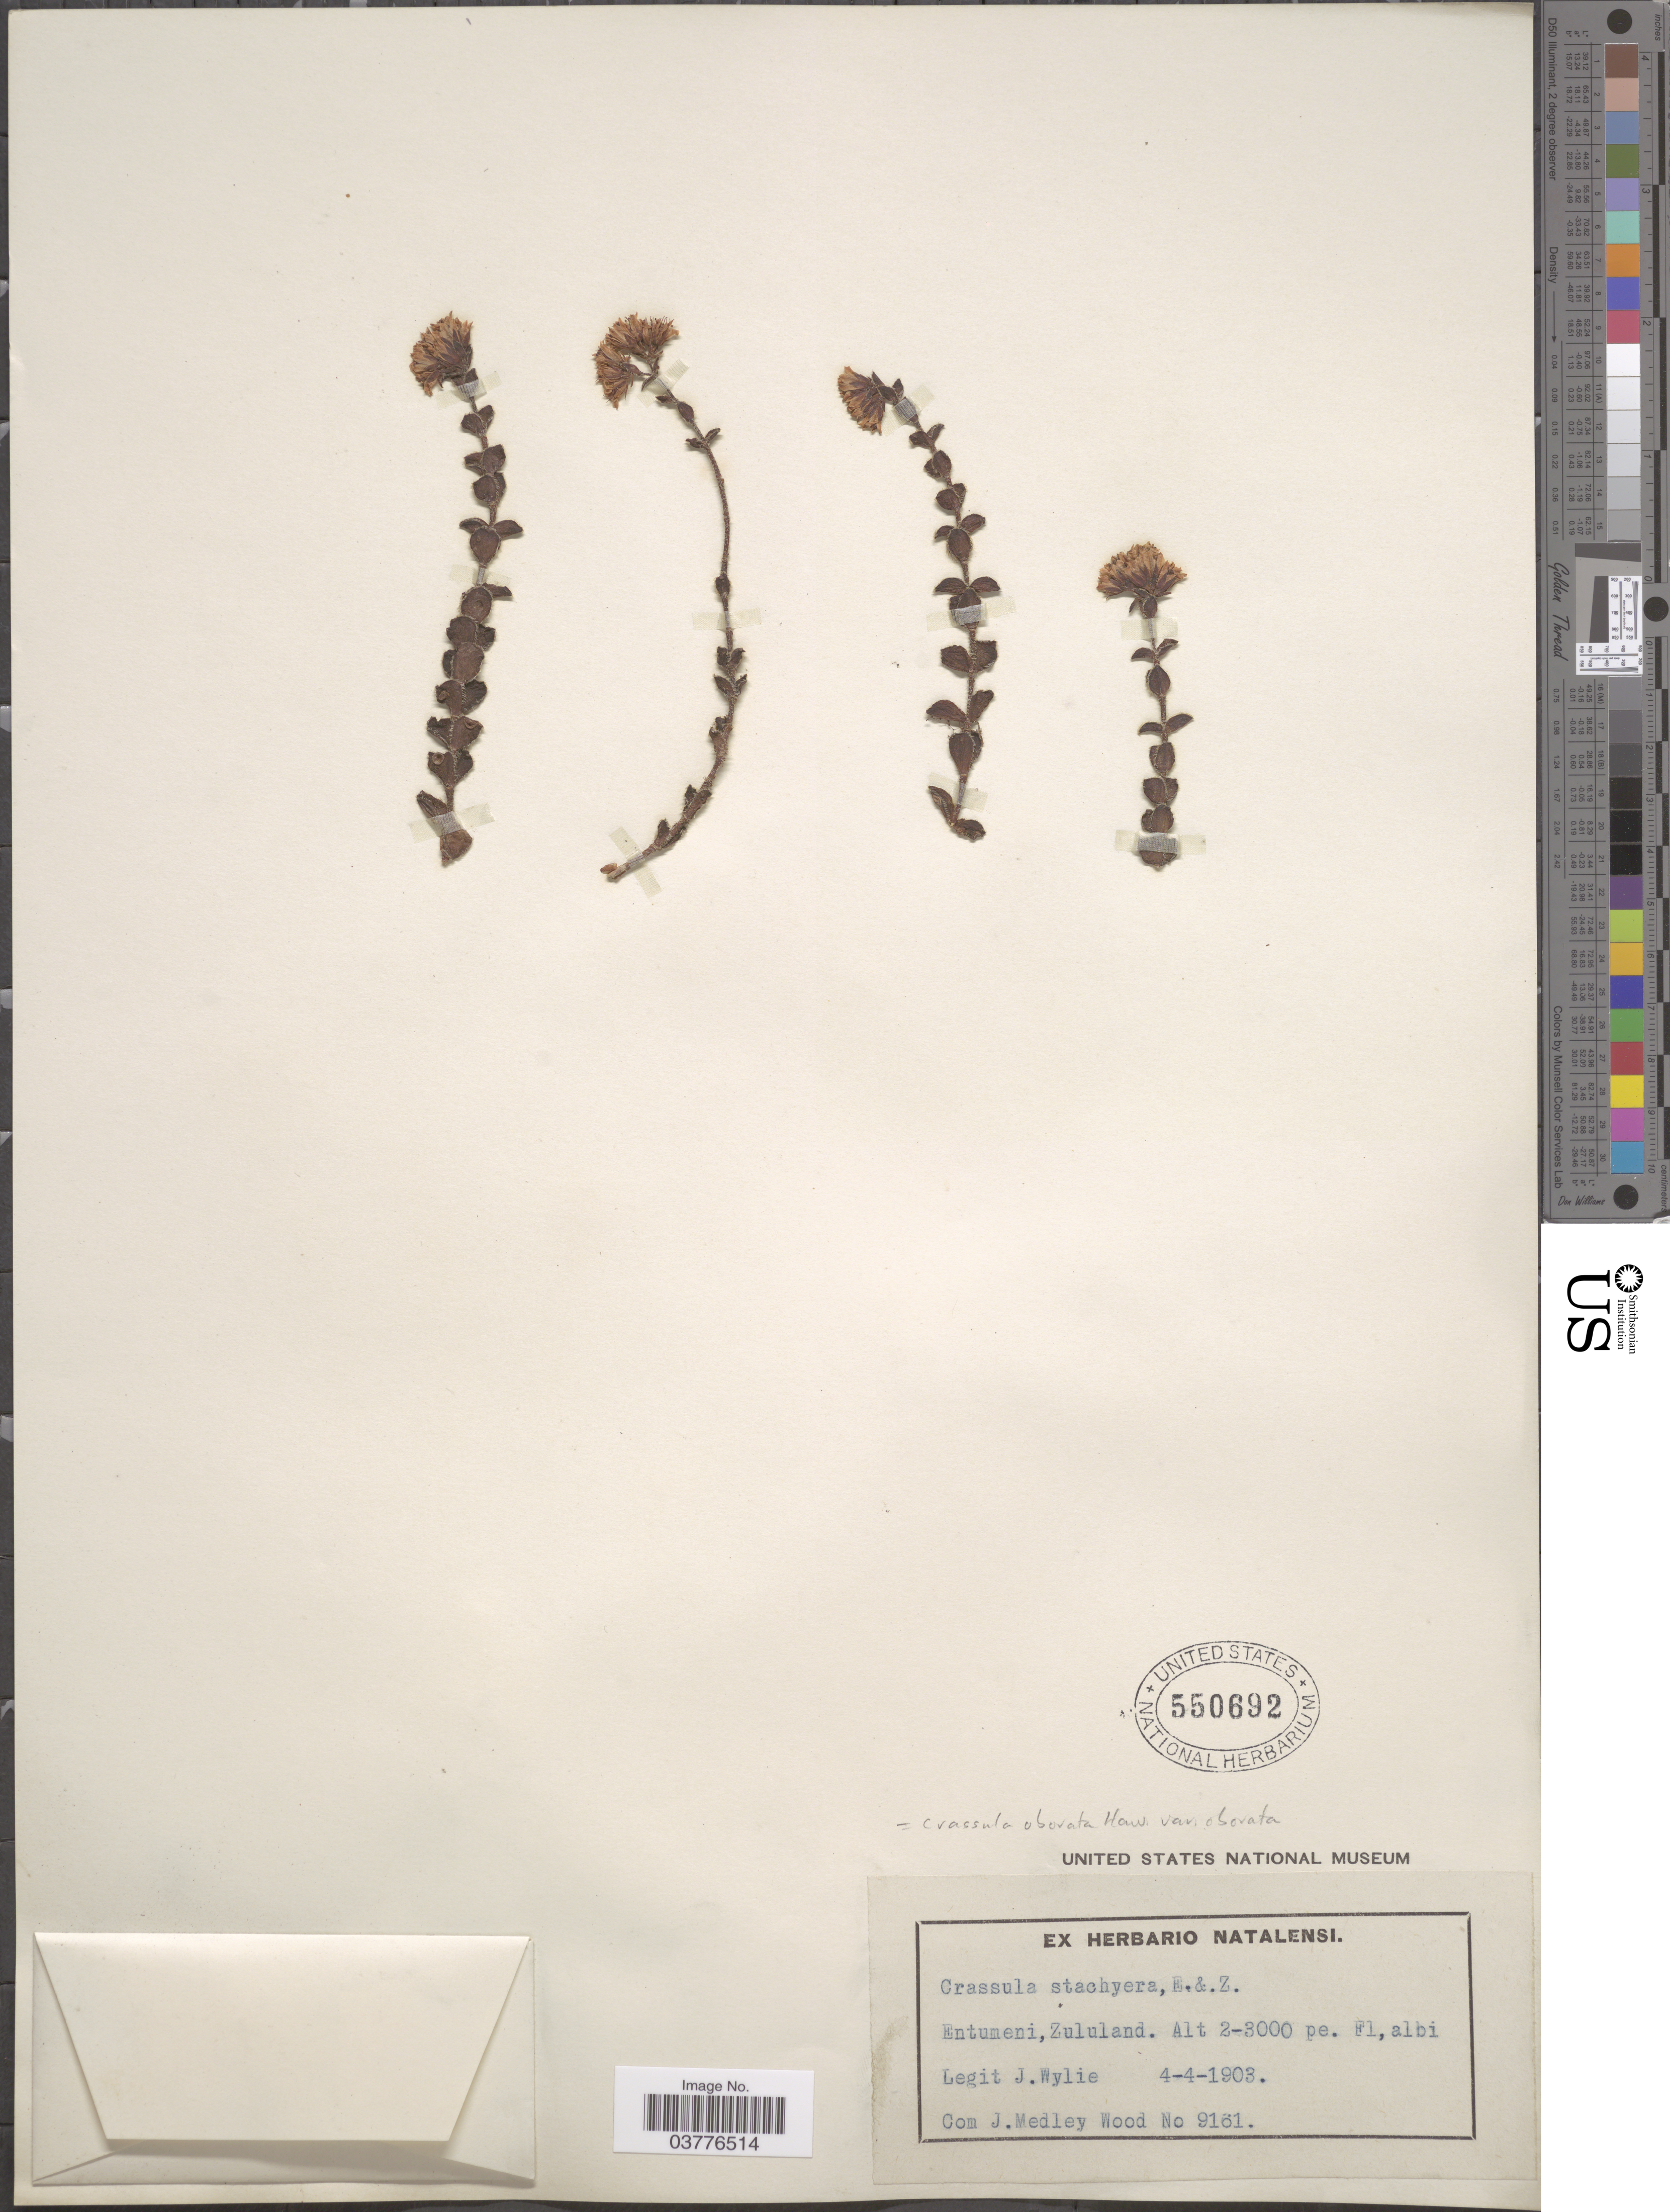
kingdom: Plantae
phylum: Tracheophyta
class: Magnoliopsida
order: Saxifragales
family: Crassulaceae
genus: Crassula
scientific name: Crassula obovata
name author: Haw.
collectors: J. Wylie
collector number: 9161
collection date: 1903-04-04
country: South Africa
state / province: KwaZulu-Natal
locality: Entumeni, Zululand.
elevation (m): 610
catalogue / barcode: US 550692